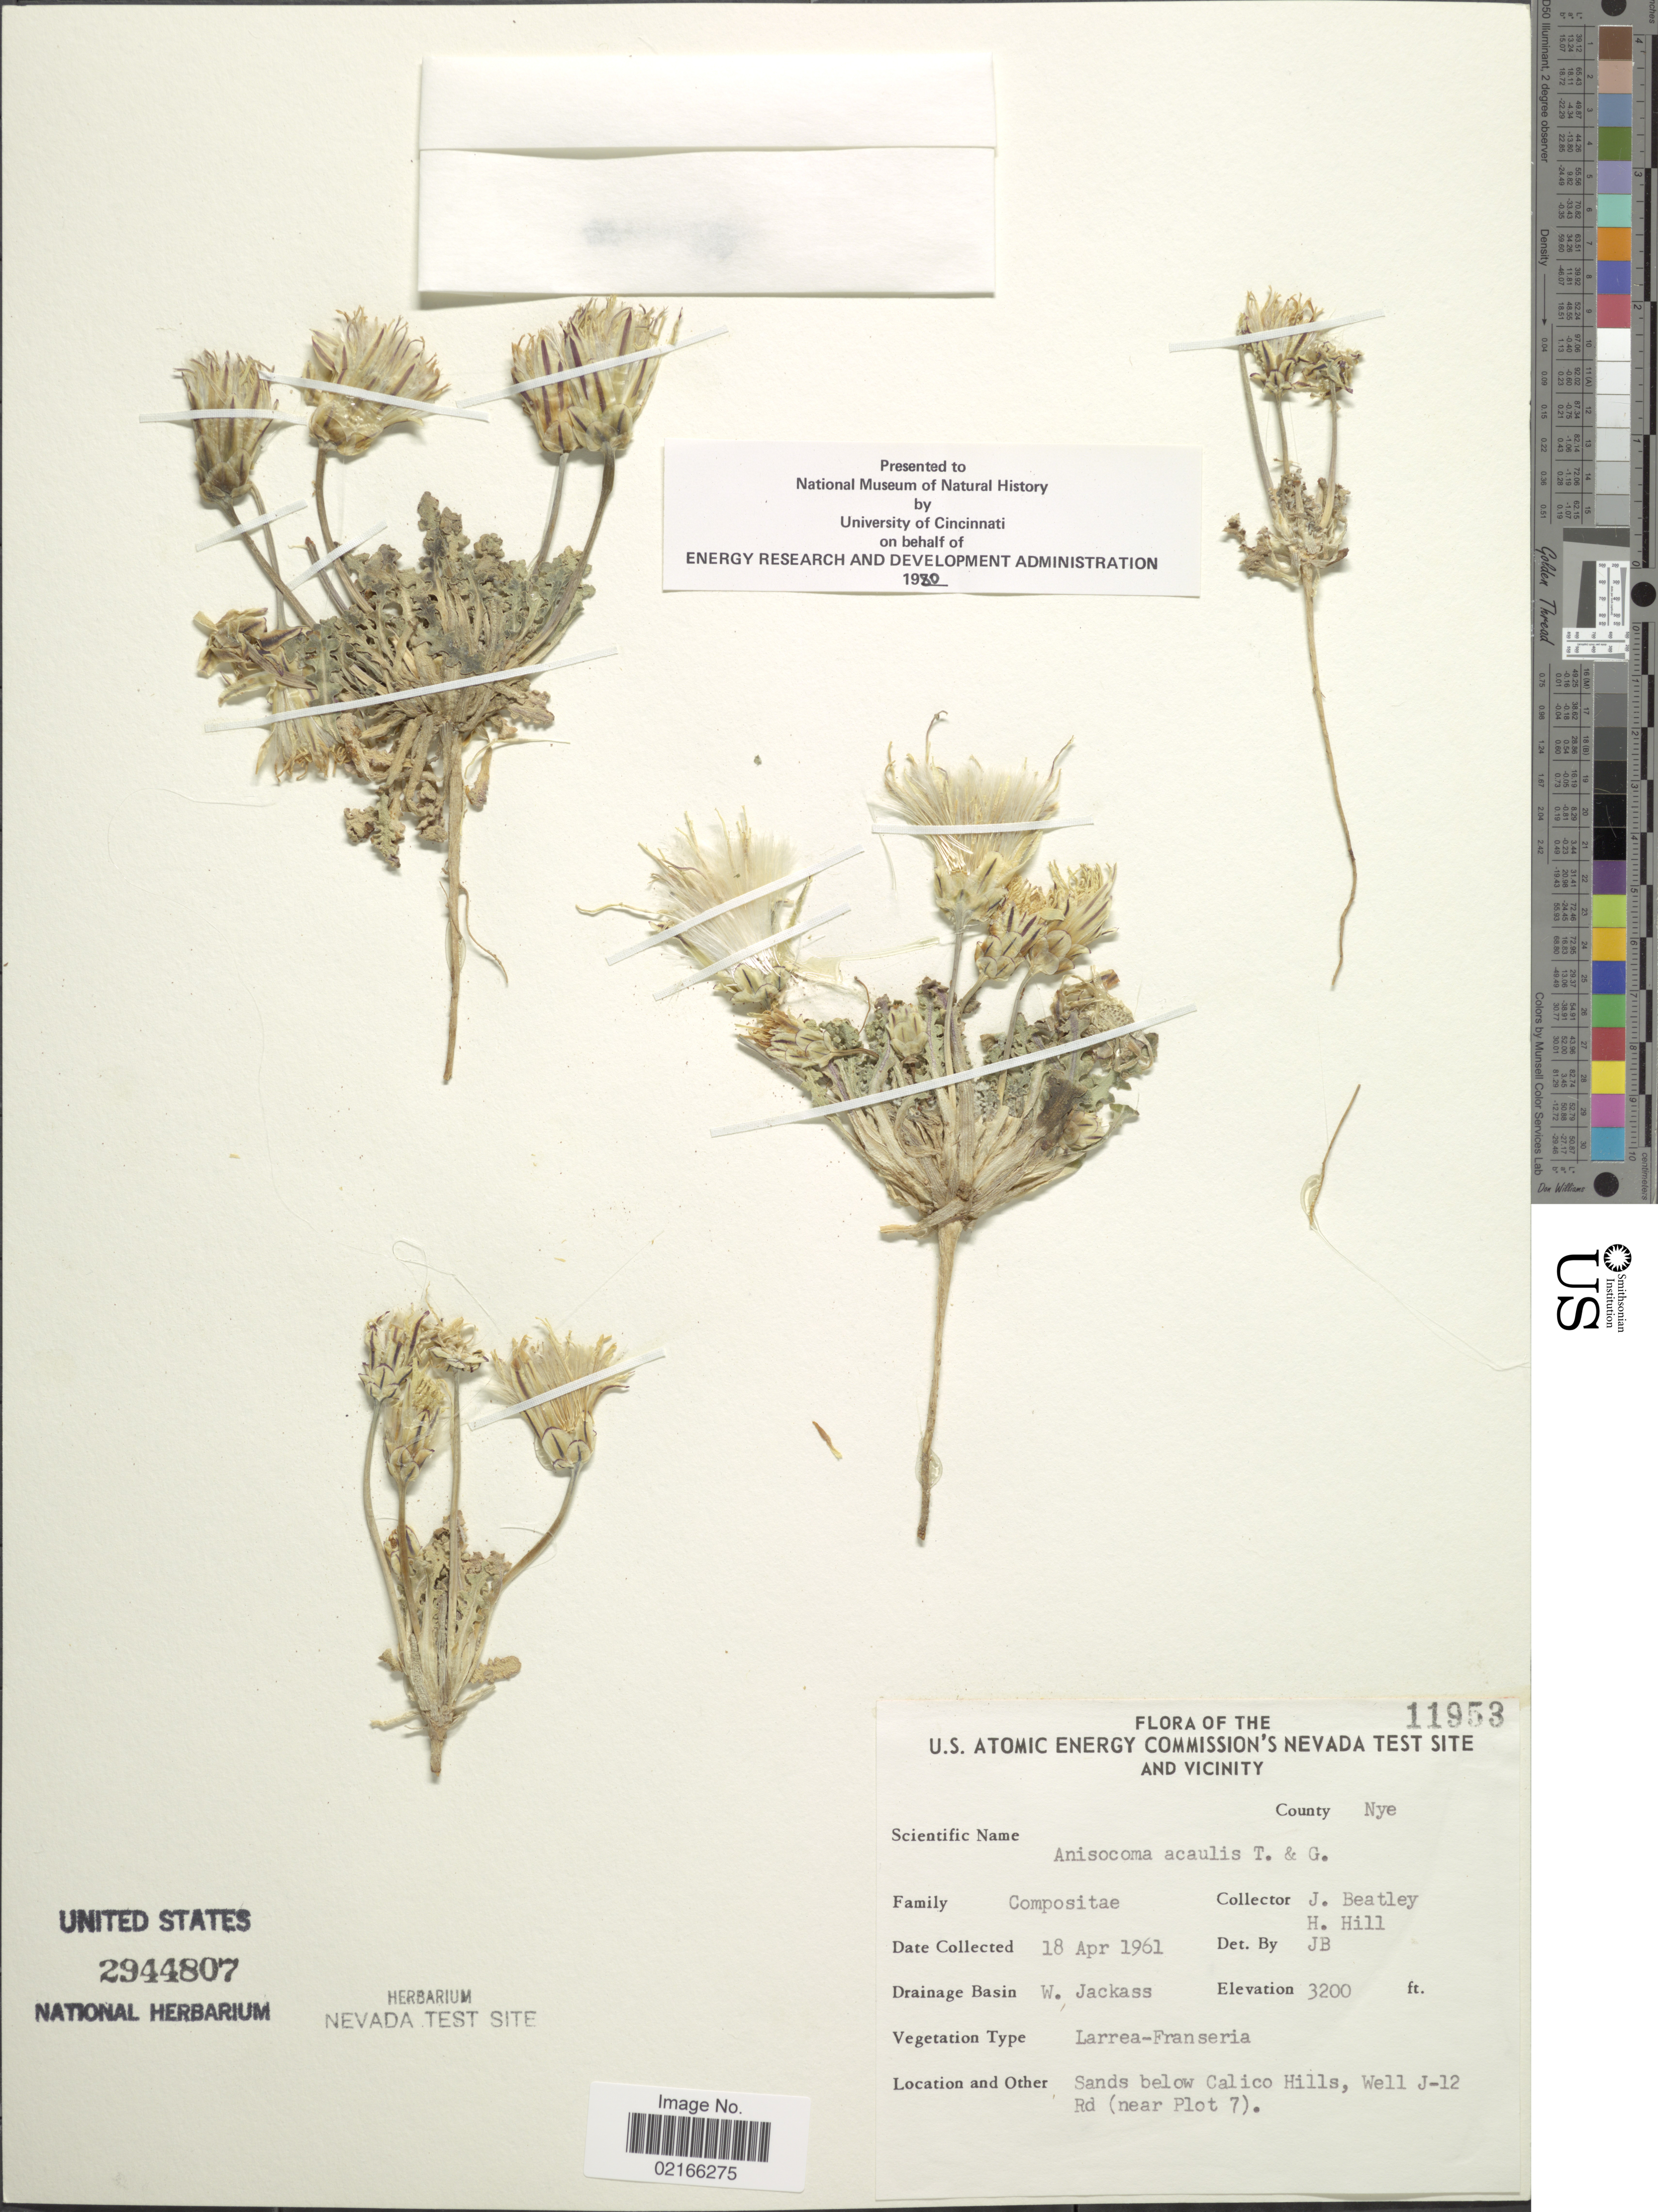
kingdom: Plantae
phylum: Tracheophyta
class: Magnoliopsida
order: Asterales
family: Asteraceae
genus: Anisocoma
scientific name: Anisocoma acaulis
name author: Torr. & A. Gray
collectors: J. C. Beatley & H. Hill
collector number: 11953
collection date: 1961-04-18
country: United States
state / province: Nevada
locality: U. S. Atomic Energy Commission's Nevada Test Site and vicinity. County Nye. Drainage Basin W. Jackass. below Calico Hills, Well J-12 Rd (near Plot 7)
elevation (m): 975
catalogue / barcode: US 2944807